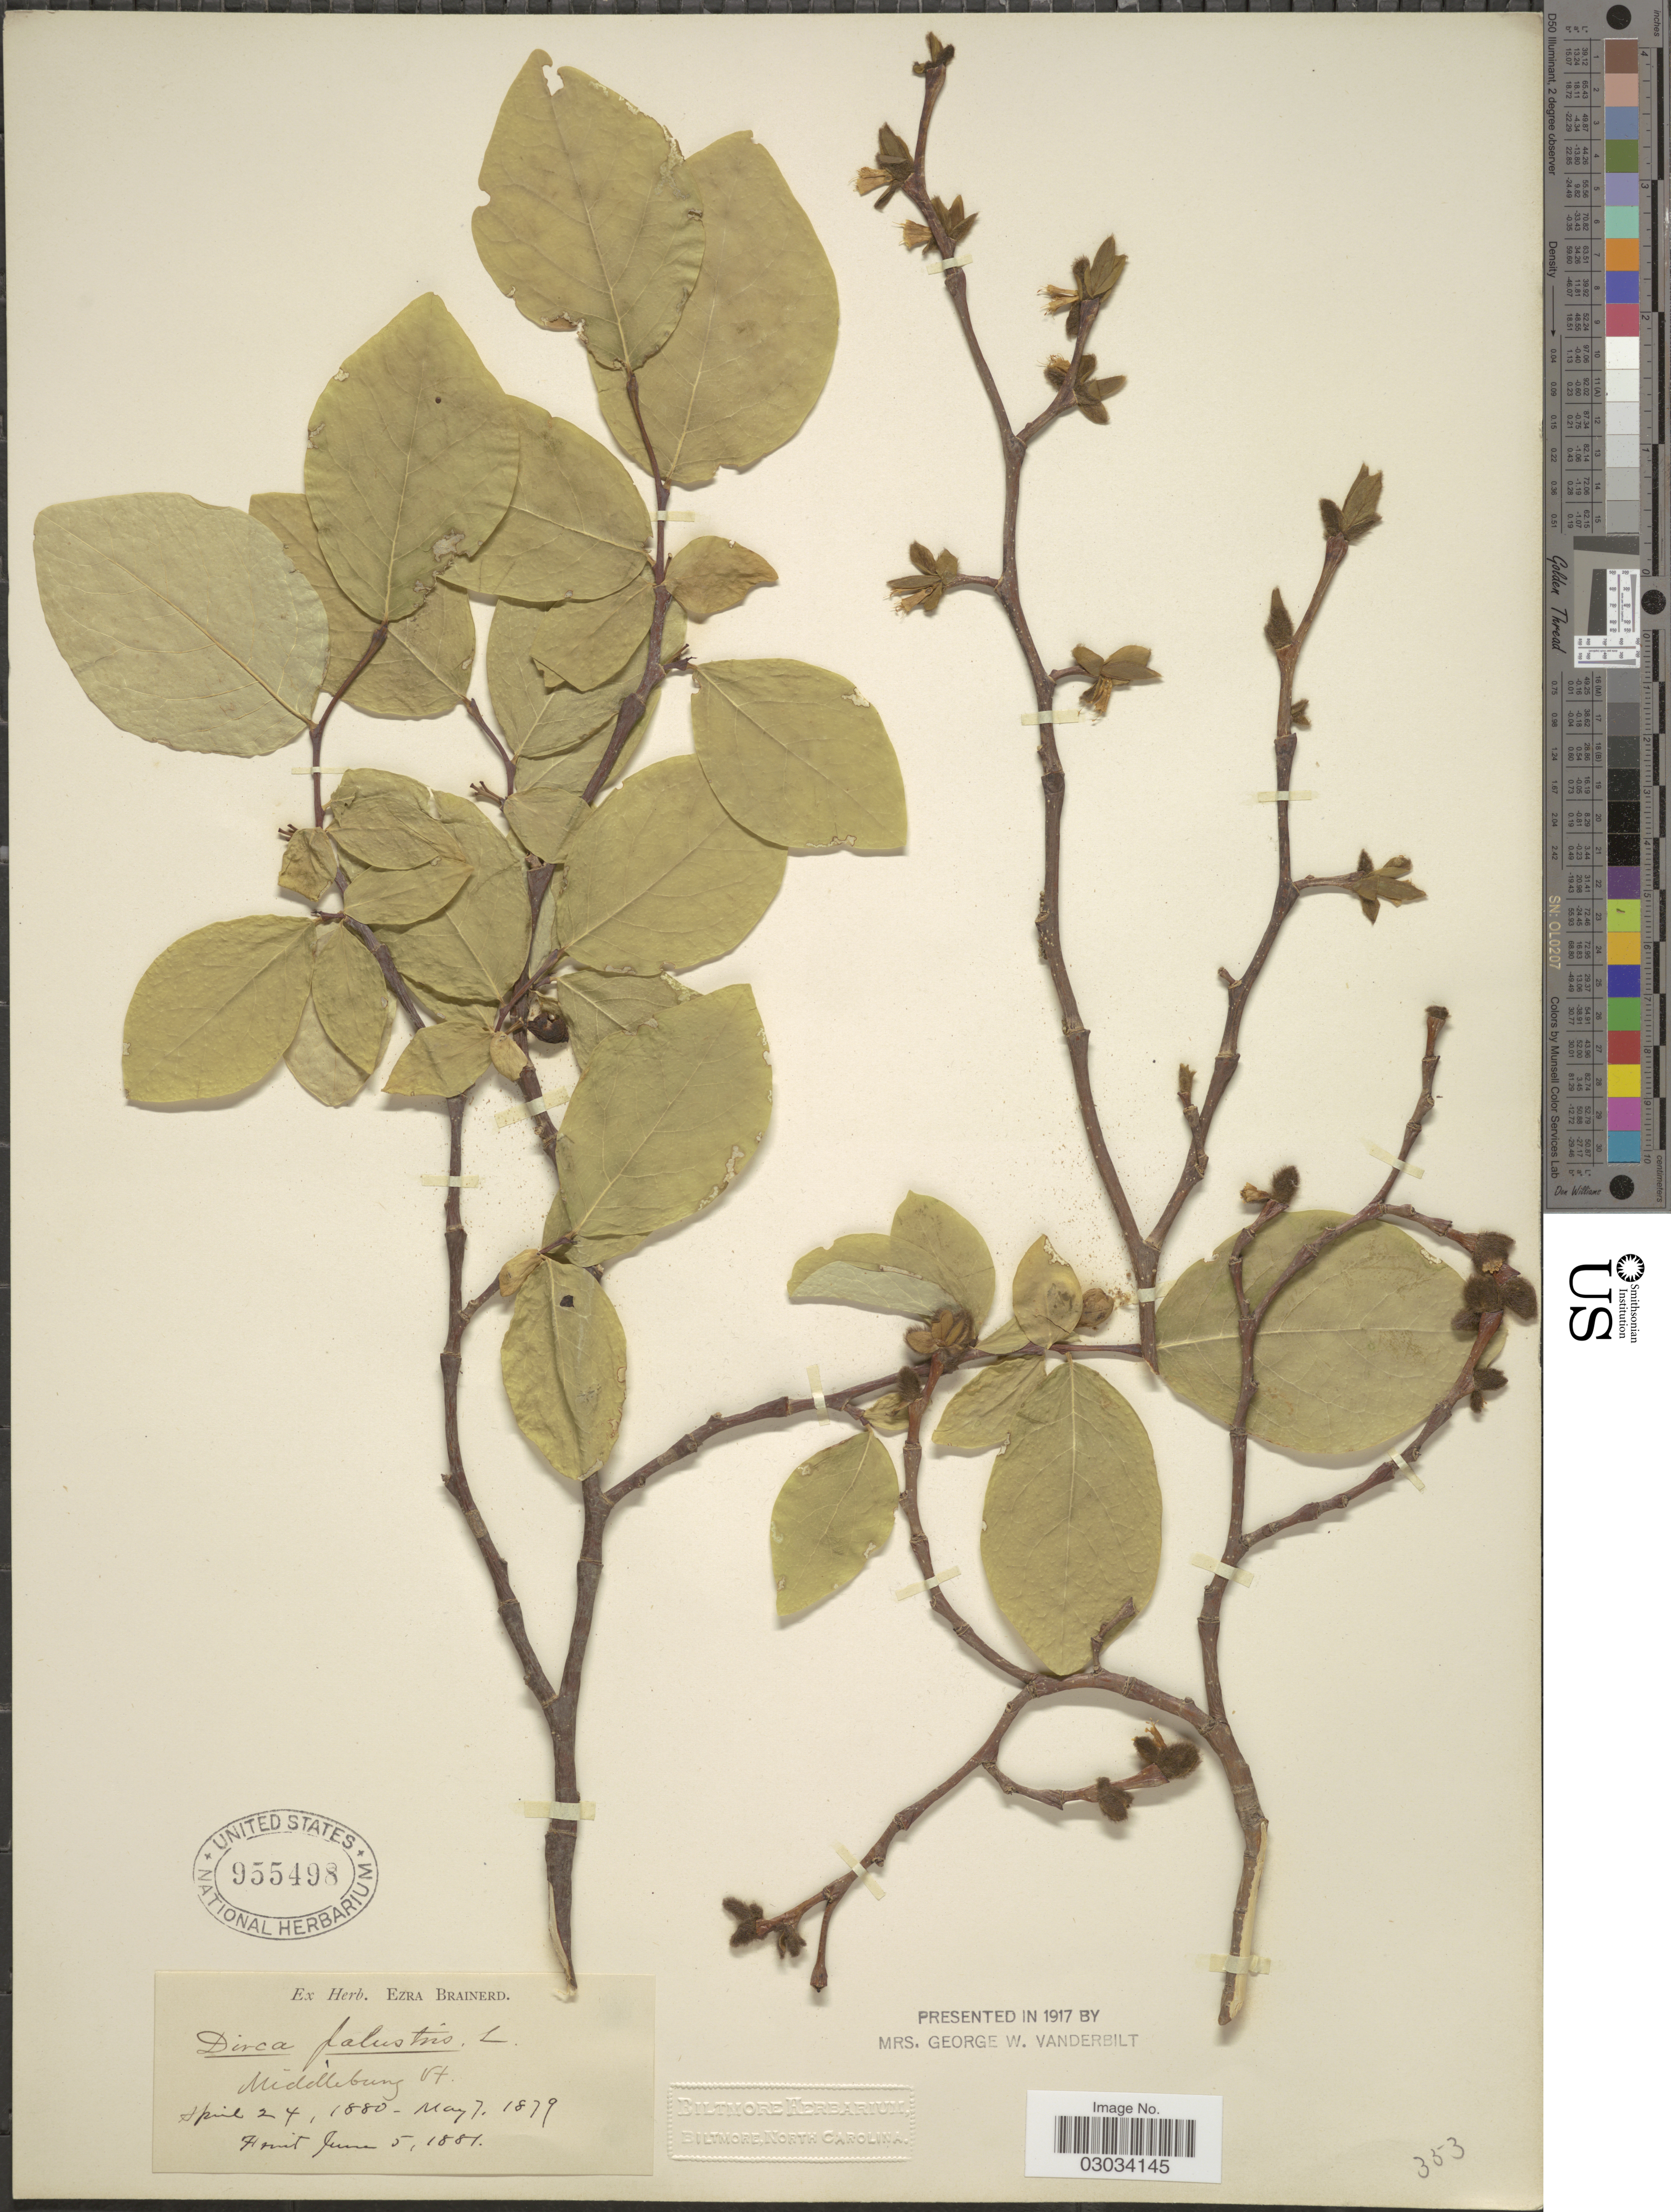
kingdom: Plantae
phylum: Tracheophyta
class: Magnoliopsida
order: Malvales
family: Thymelaeaceae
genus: Dirca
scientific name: Dirca palustris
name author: L.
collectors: ex herb. Ezra Brainerd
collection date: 1879-05-07/1880-04-24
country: United States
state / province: Vermont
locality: Middlebury.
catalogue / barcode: US 955498